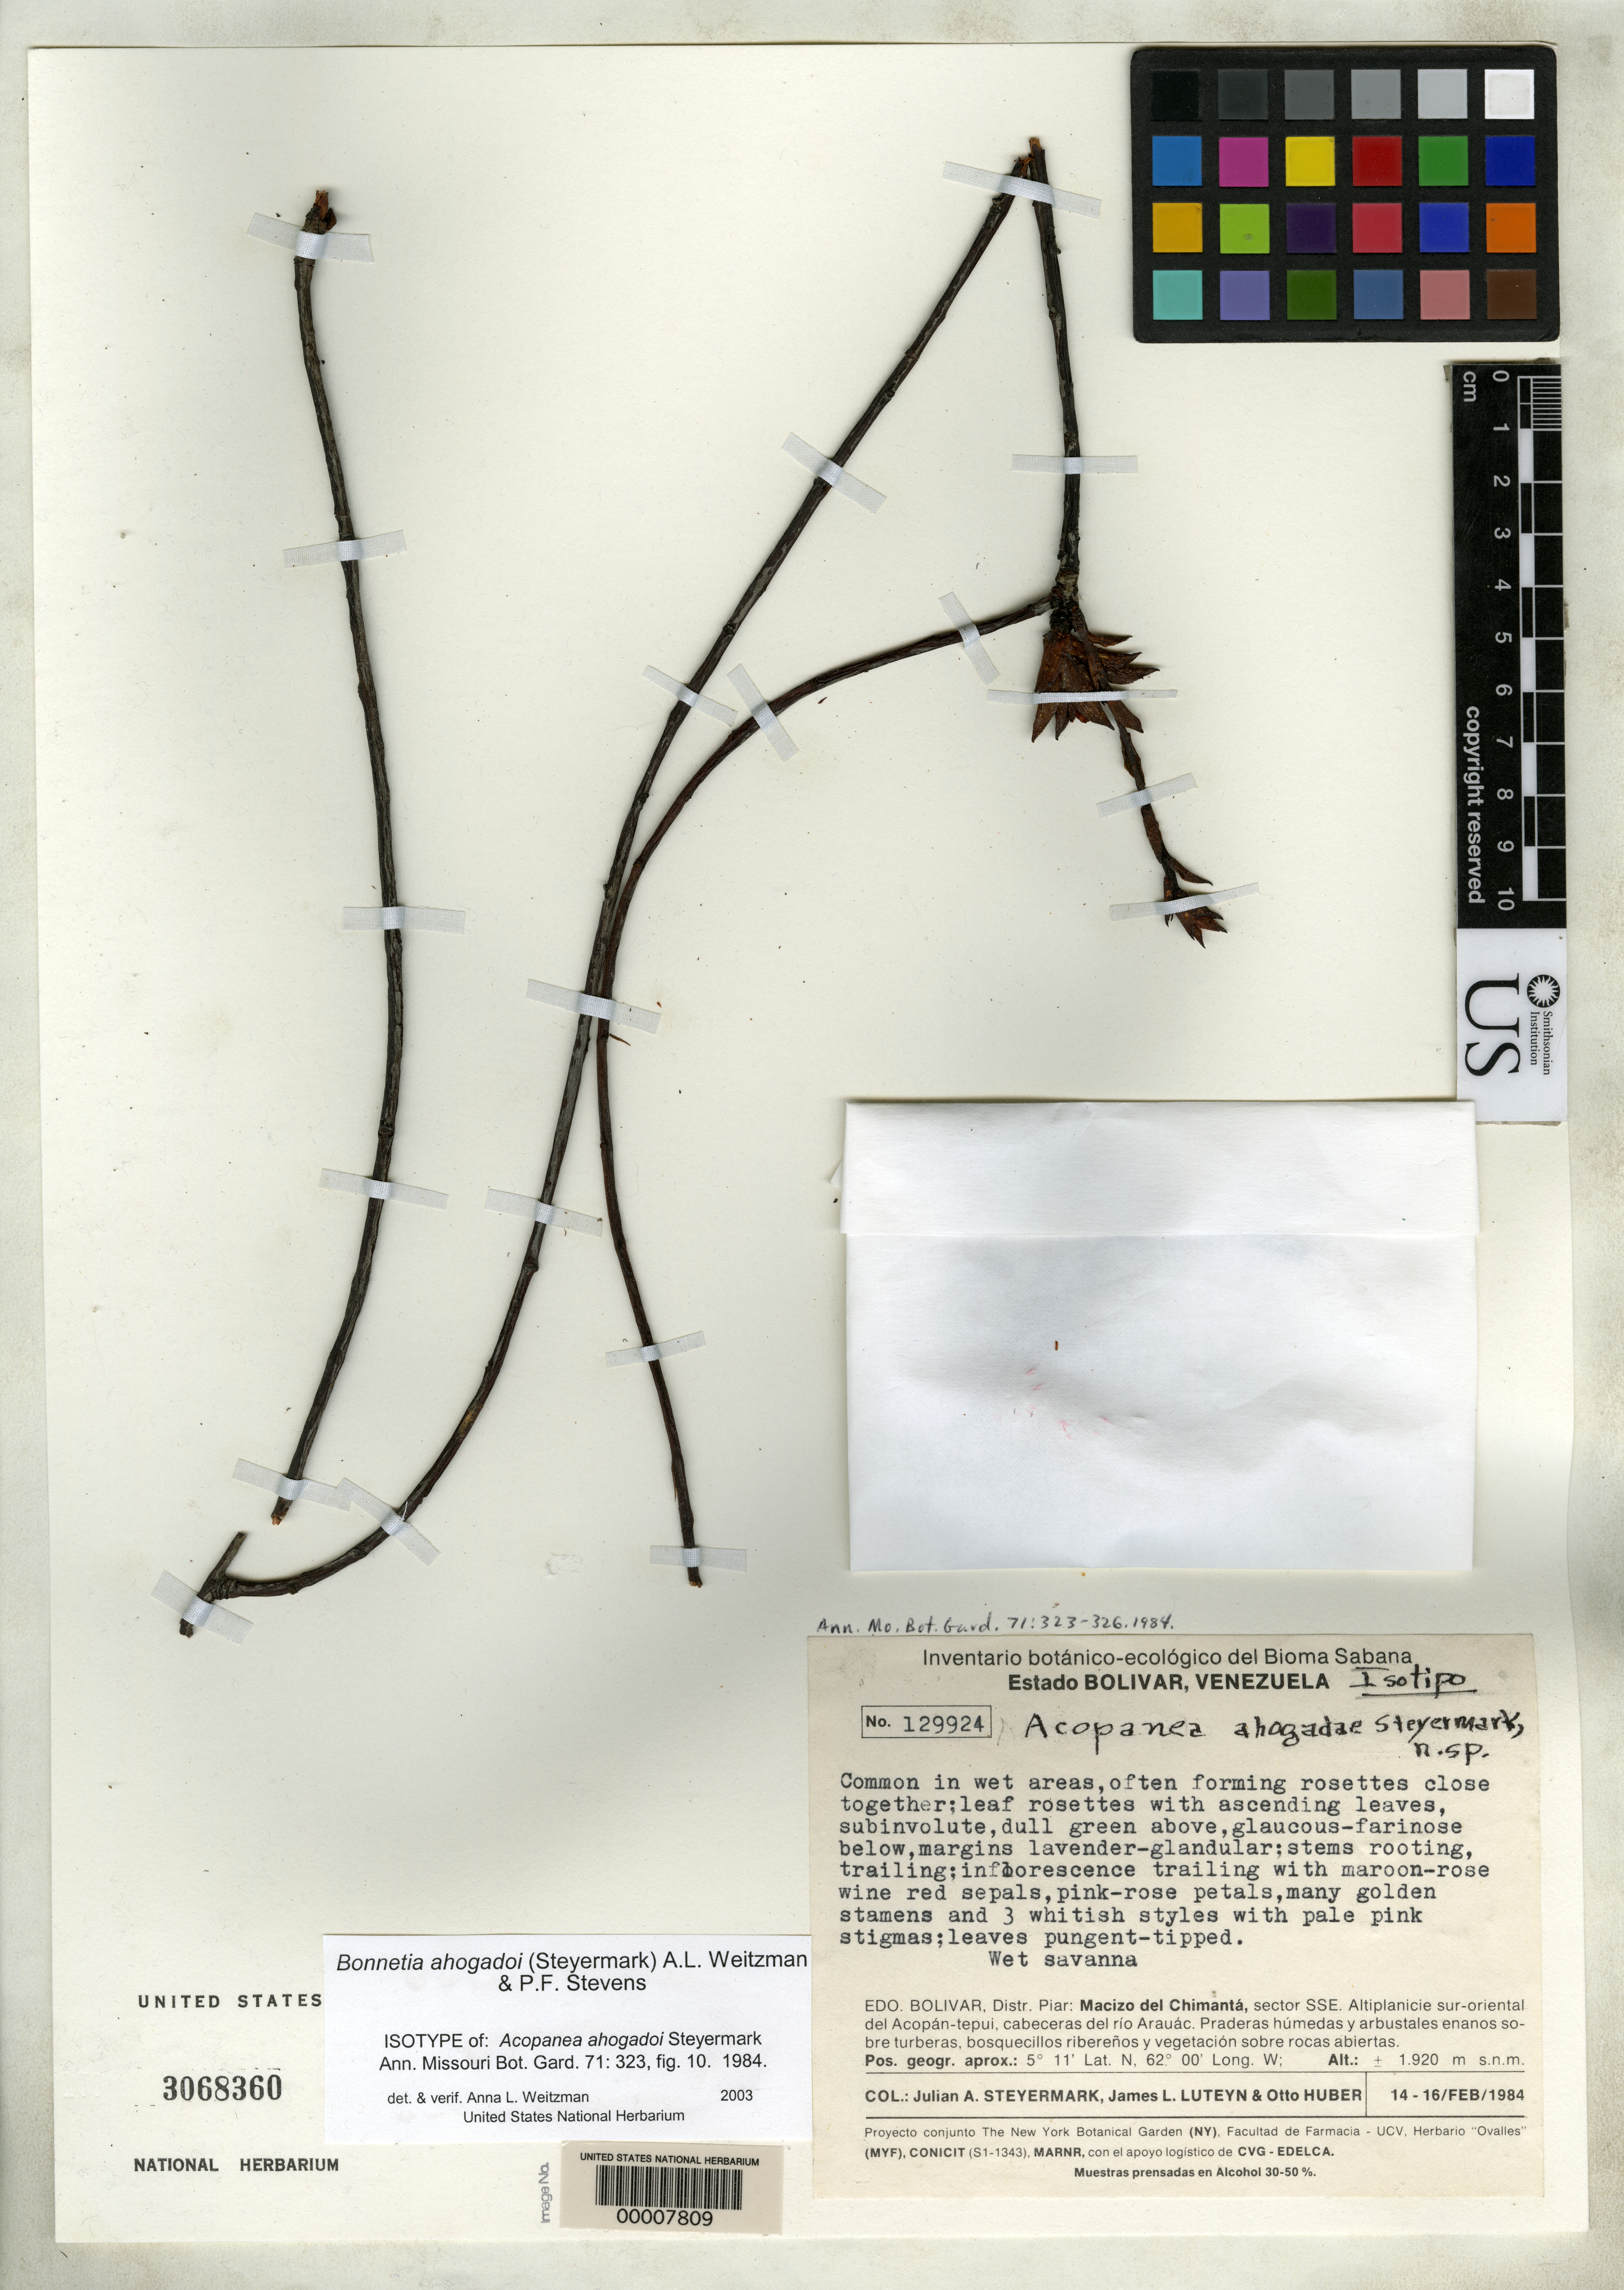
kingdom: Plantae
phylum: Tracheophyta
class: Magnoliopsida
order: Malpighiales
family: Bonnetiaceae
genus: Acopanea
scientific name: Acopanea ahogadoi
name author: Steyerm.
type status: Isotype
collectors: J. Steyermark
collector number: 129924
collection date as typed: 14 Feb 1984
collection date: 1984-02-14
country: Venezuela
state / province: Bolivar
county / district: Piar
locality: Macizo Delchimanta.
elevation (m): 1920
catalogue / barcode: US 3068360